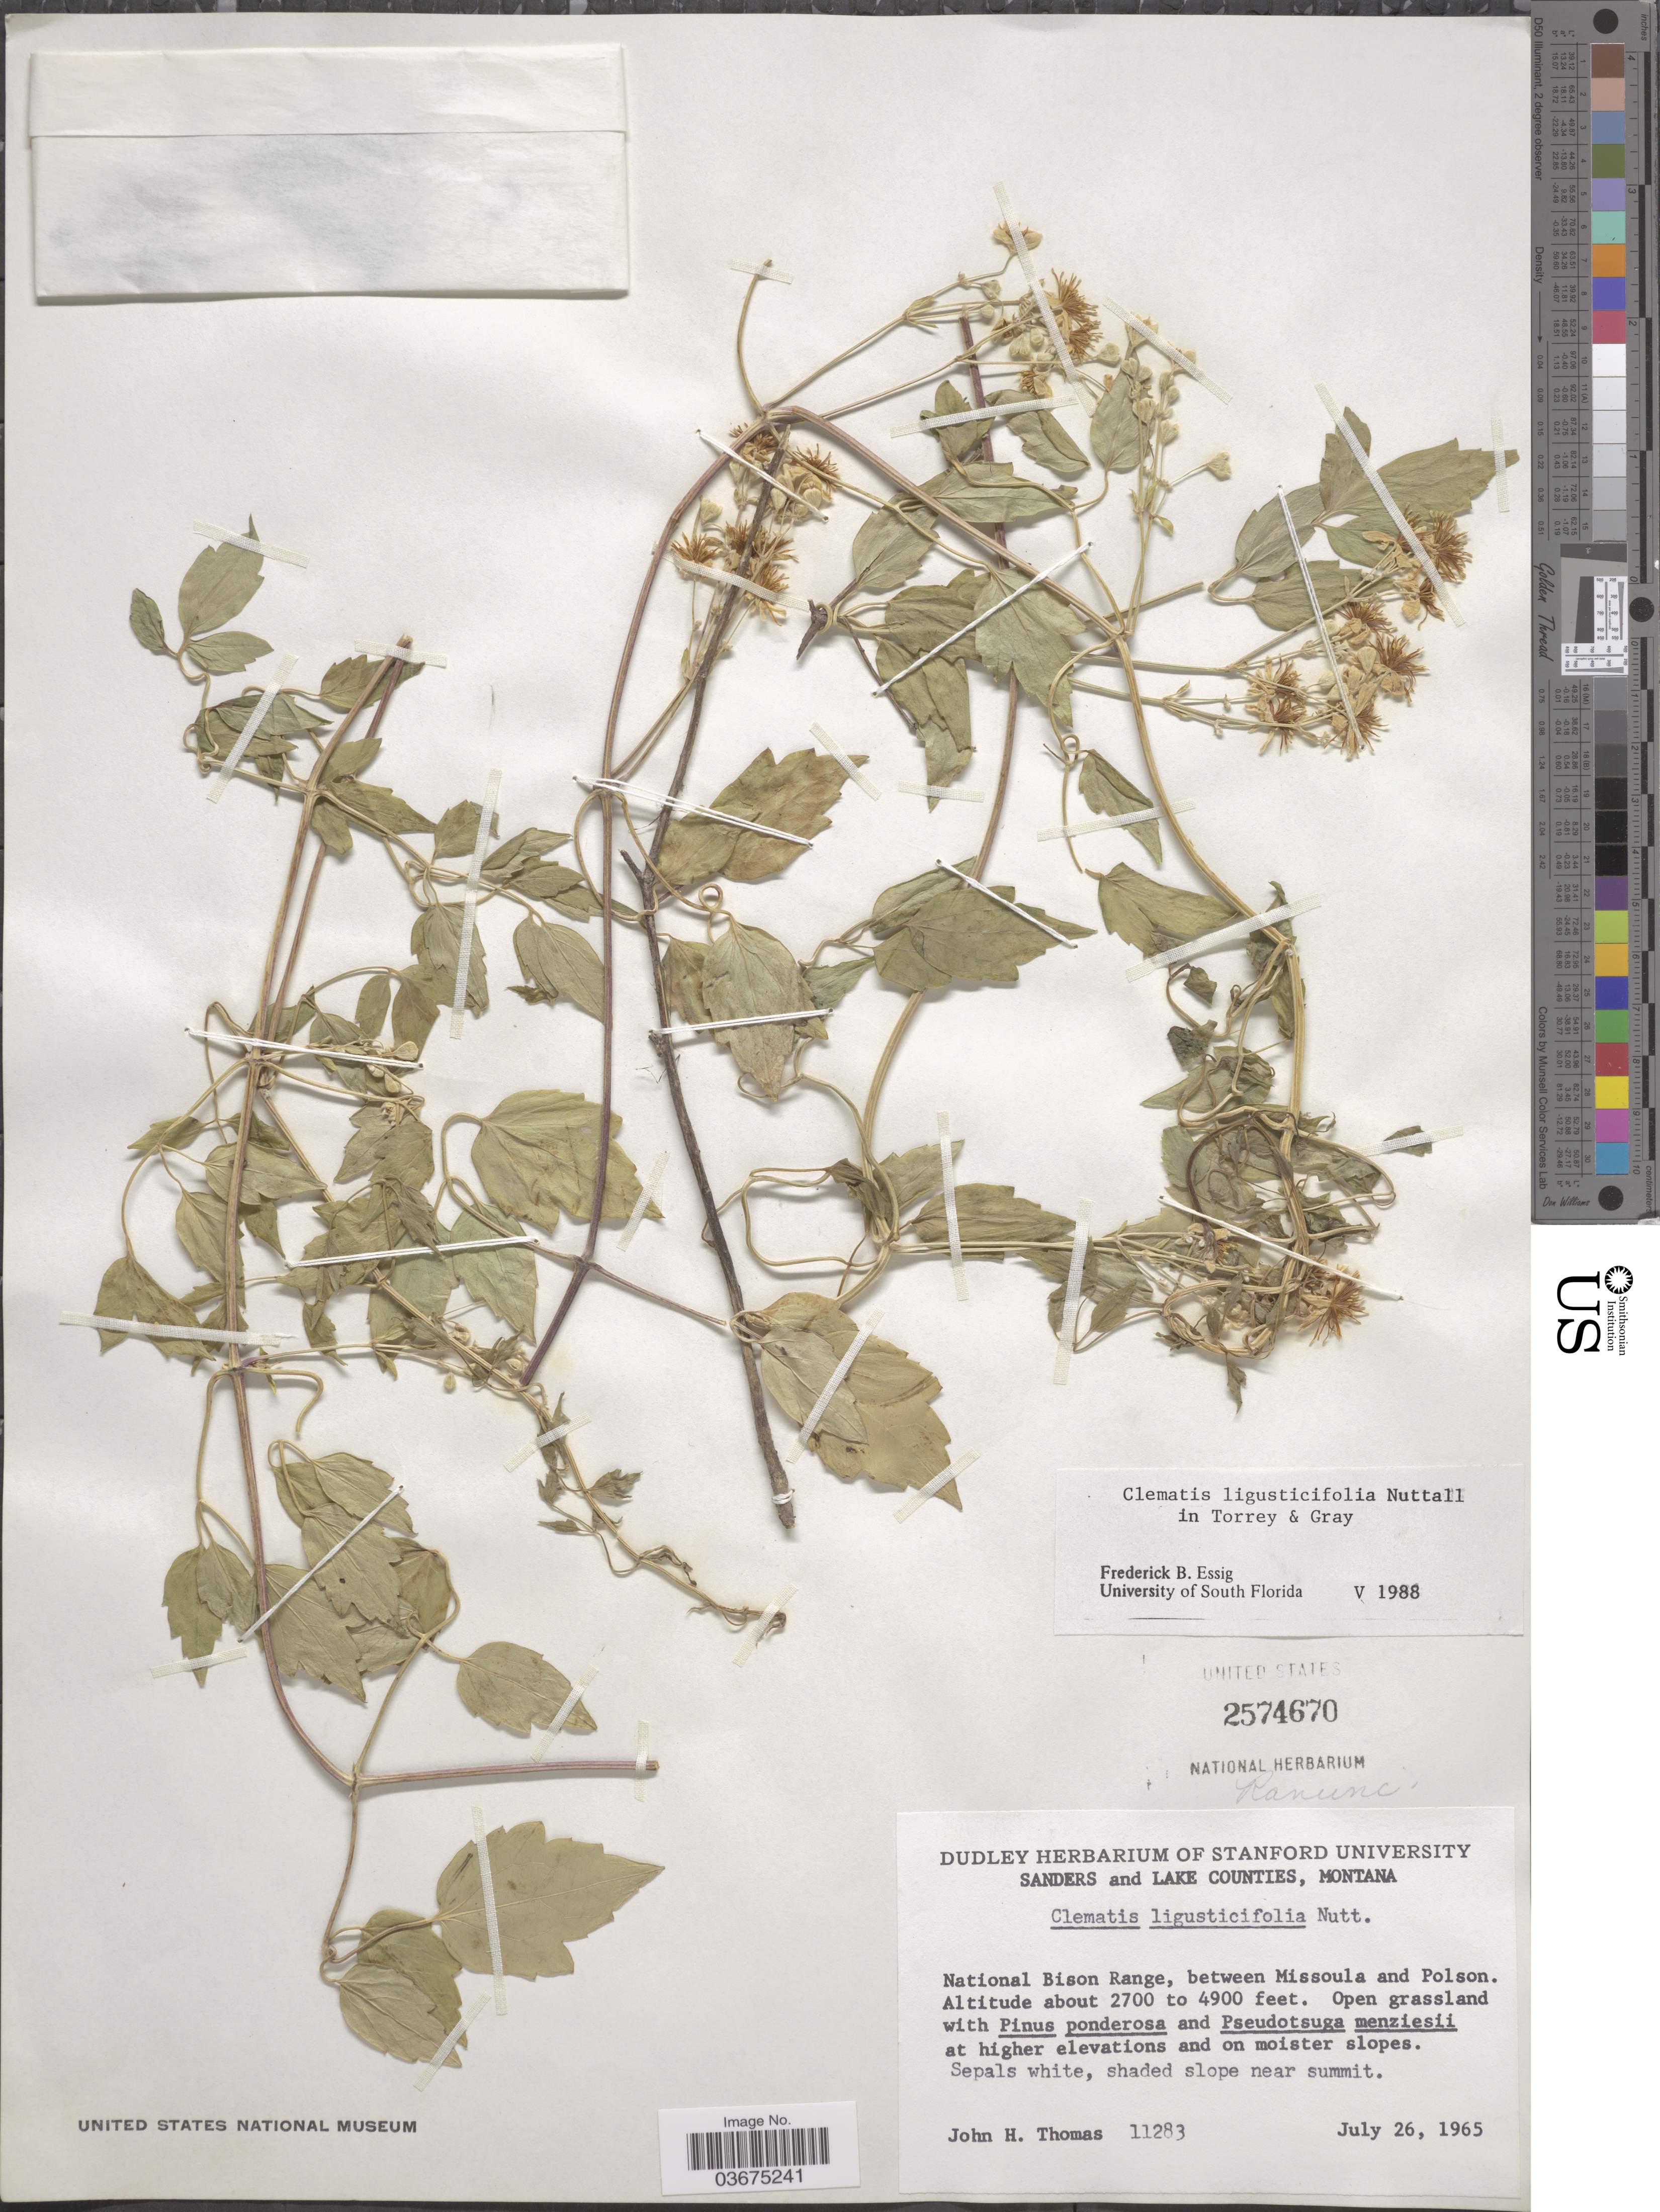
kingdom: Plantae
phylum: Tracheophyta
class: Magnoliopsida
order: Ranunculales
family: Ranunculaceae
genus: Clematis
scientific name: Clematis ligusticifolia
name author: Nutt.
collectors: J. H. Thomas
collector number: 11283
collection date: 1965-07-26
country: United States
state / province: Montana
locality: Sanders and Lake Counties. National Bison Range, between Missoula and Polson.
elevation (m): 823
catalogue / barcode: US 2574670